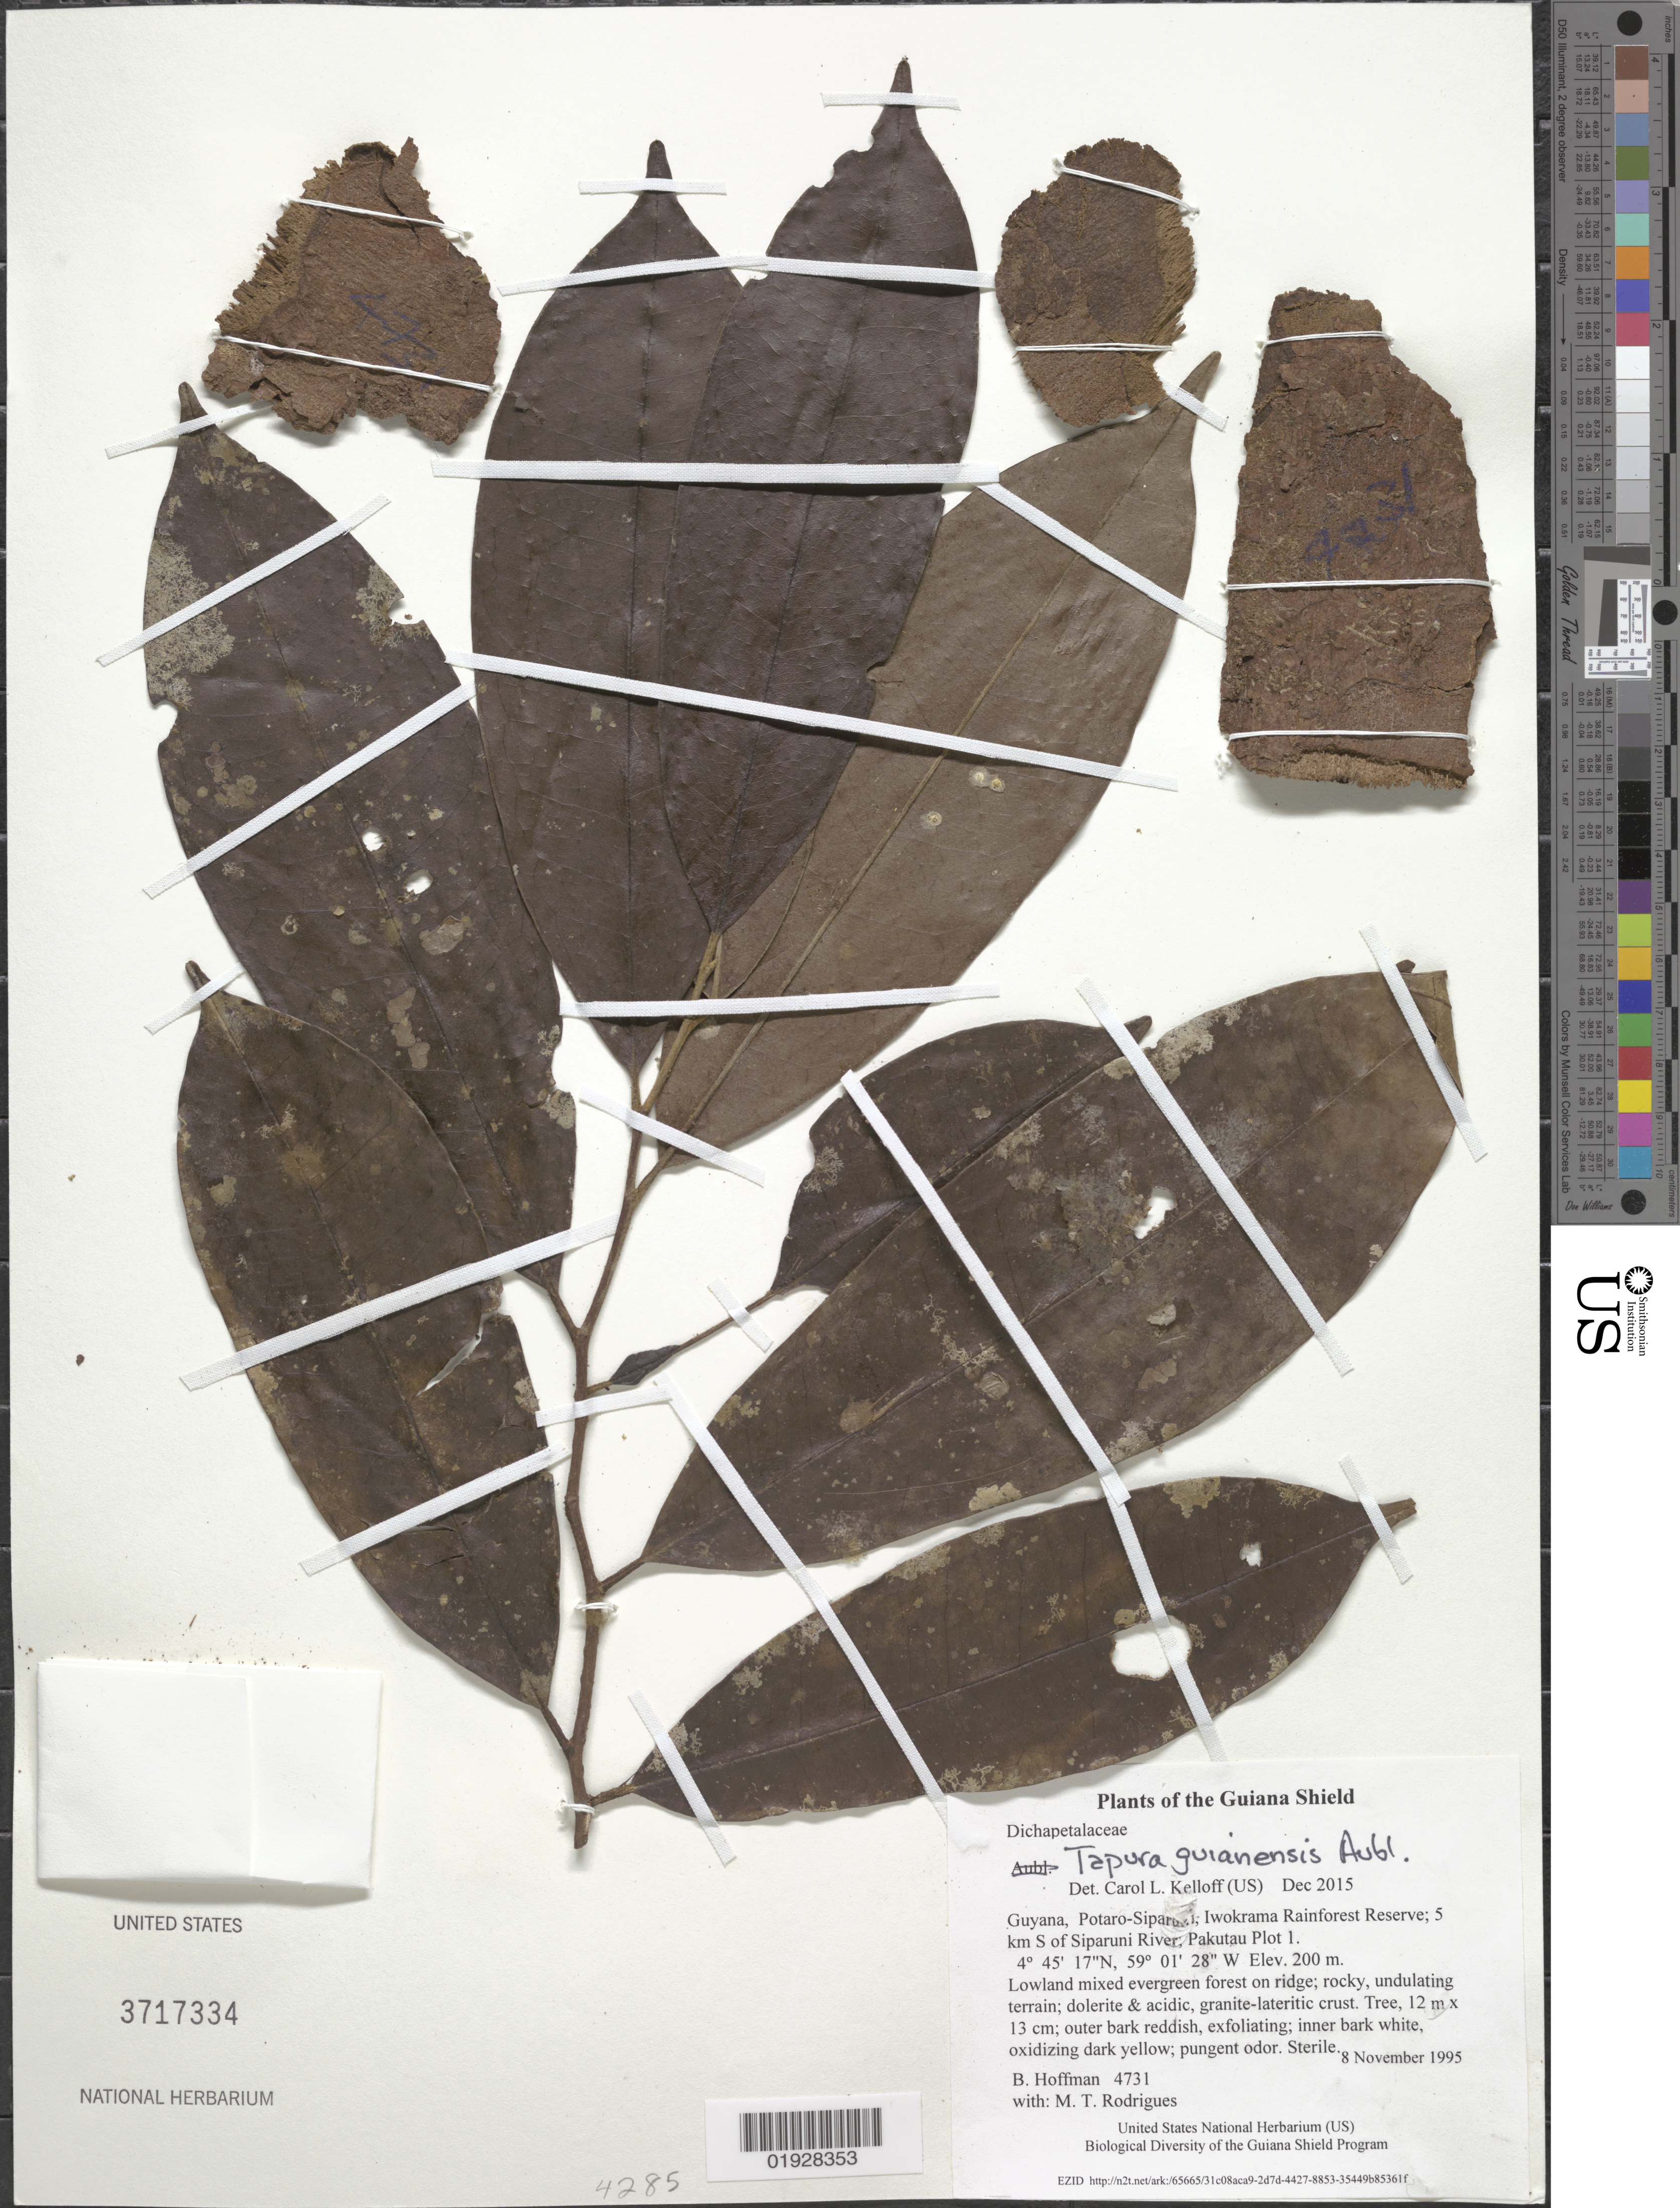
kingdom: Plantae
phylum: Tracheophyta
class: Magnoliopsida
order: Malpighiales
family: Dichapetalaceae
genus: Tapura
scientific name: Tapura guianensis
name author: Aubl.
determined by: Kelloff, Carol L., (US), Smithsonian Institution - National Museum of Natural History (UNITED STATES)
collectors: B. Hoffman & M. T. Rodrigues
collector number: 4731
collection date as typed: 8 November 1995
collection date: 1995-11-08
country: Guyana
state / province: Potaro-Siparuni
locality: Iwokrama Rainforest Reserve; 5 km S of Siparuni River; Pakutau Plot 1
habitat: Lowland mixed evergreen forest on ridge; rocky, undulating terrain; dolerite & acidic, granite-lateritic crust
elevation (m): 200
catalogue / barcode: US 3717334